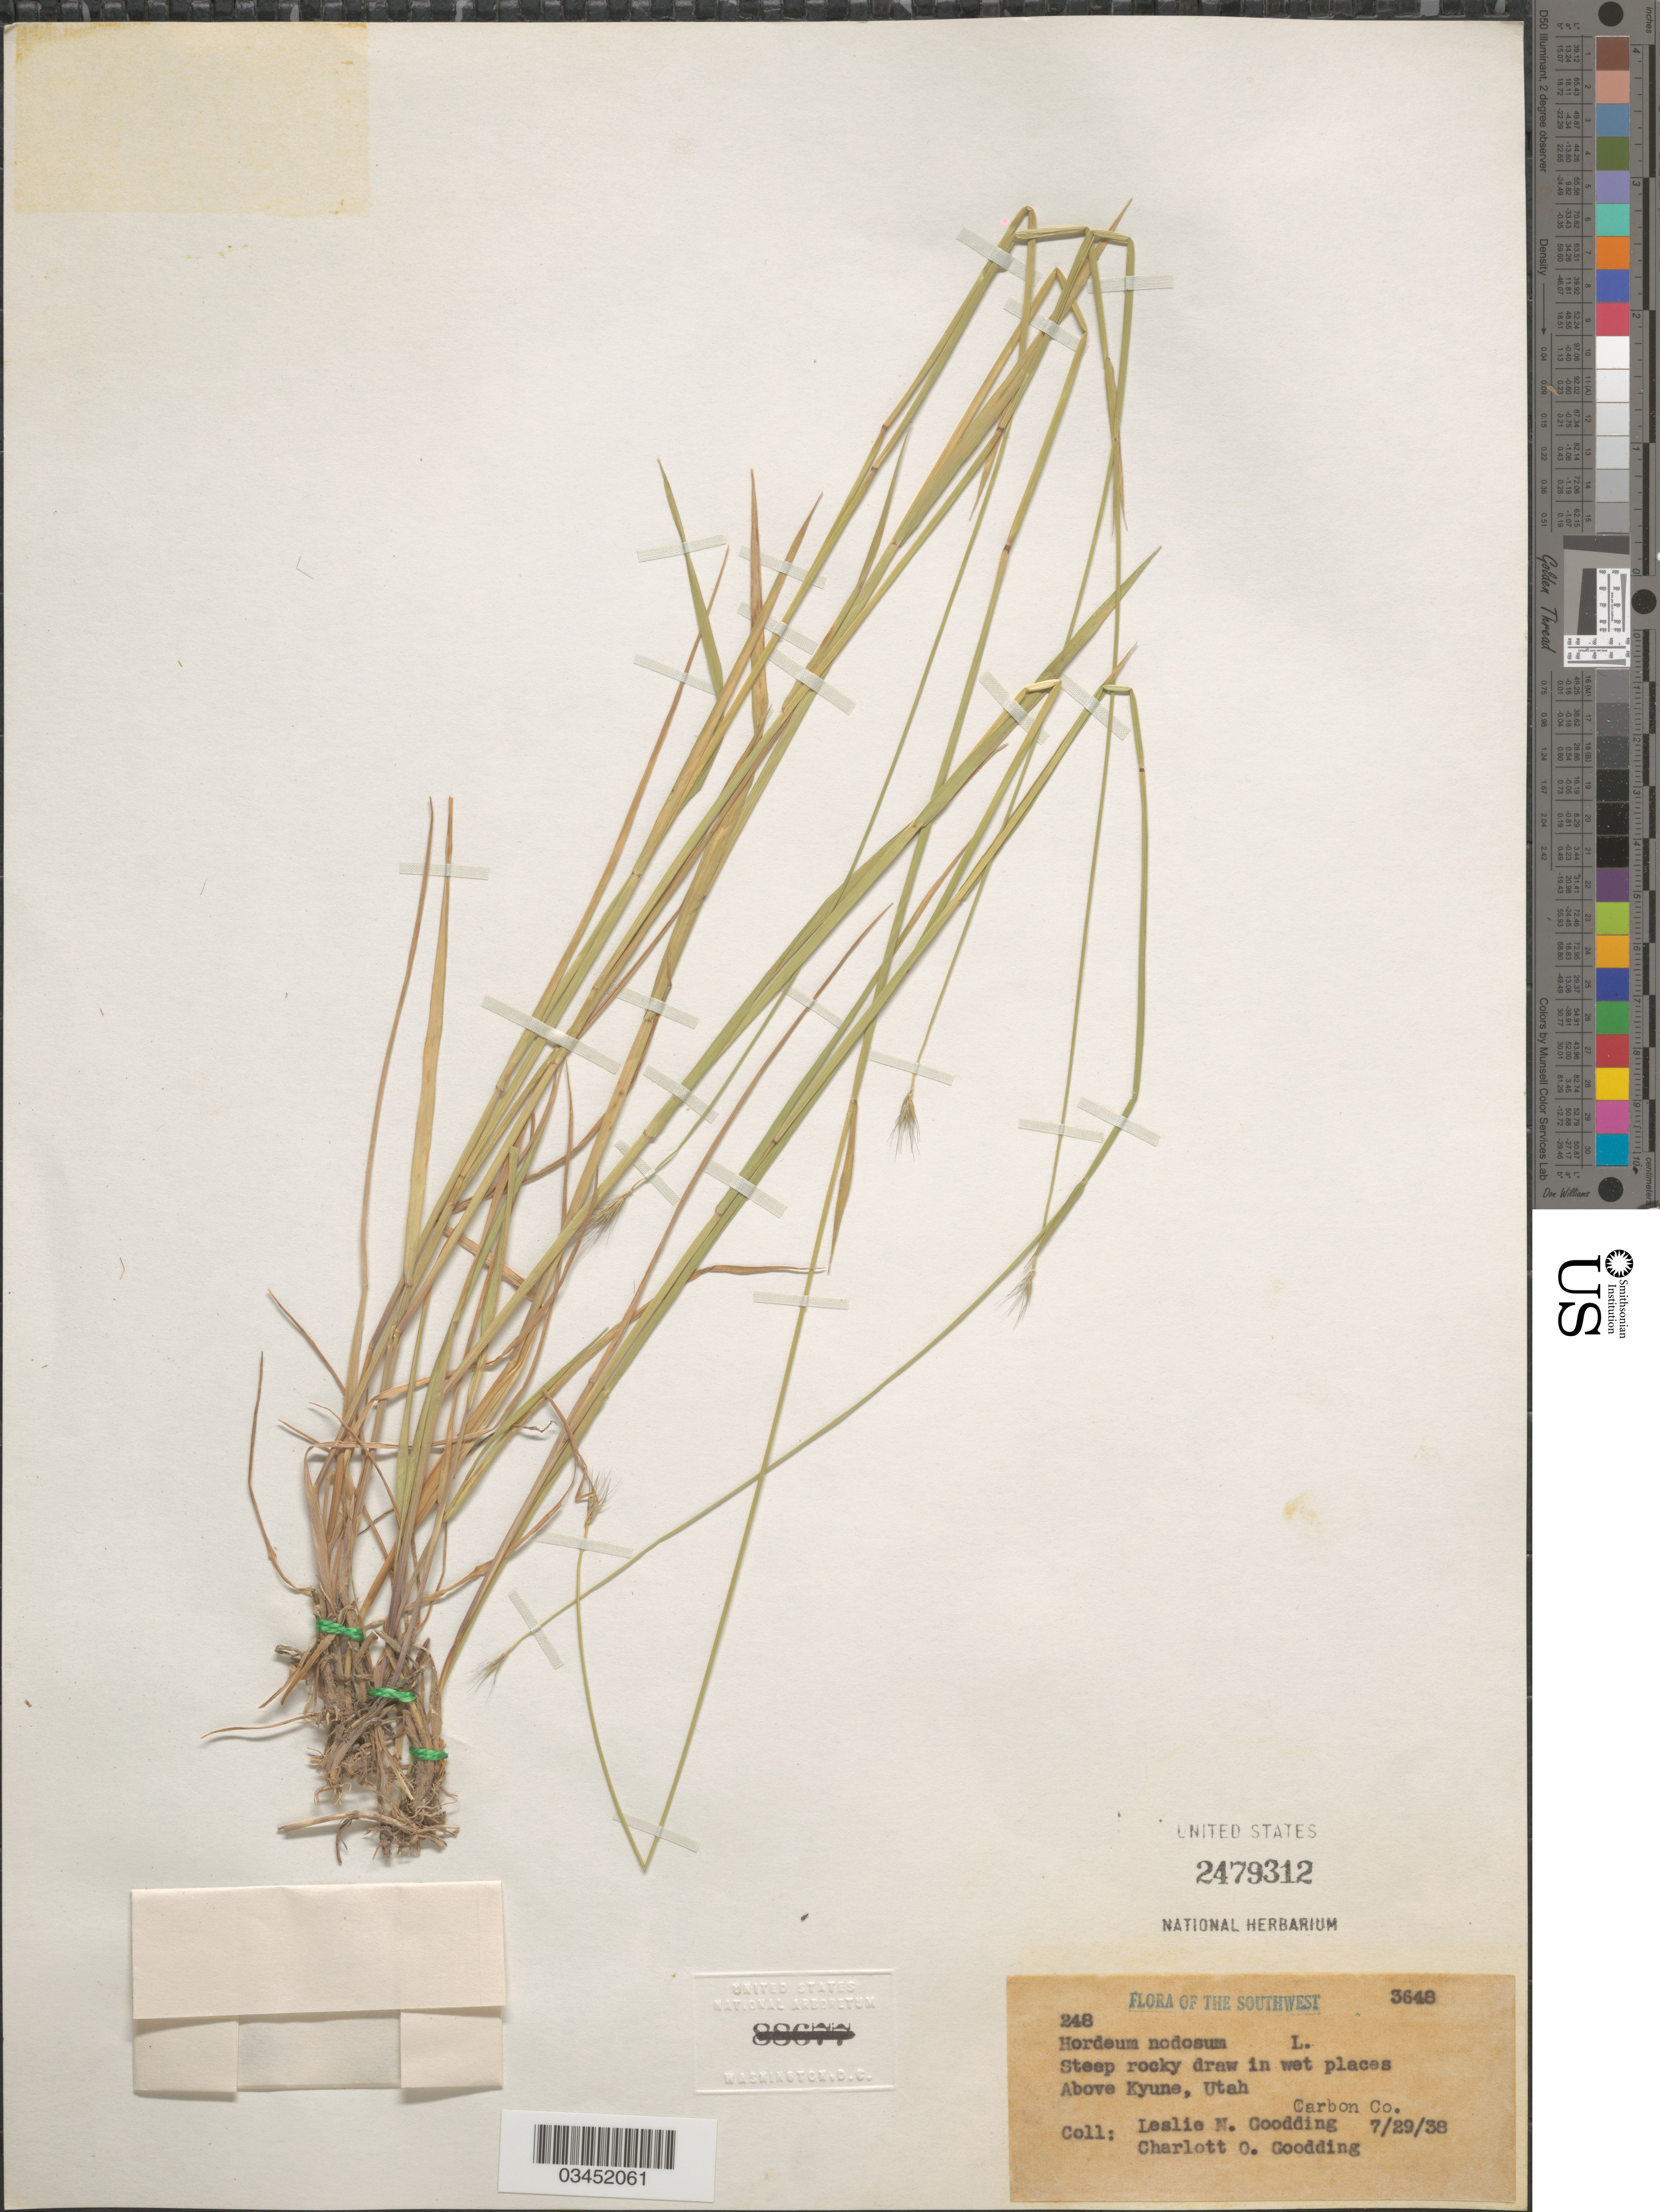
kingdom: Plantae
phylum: Tracheophyta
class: Liliopsida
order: Poales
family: Poaceae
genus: Hordeum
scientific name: Hordeum brachyantherum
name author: Nevski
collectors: L. N. Goodding & C. Goodding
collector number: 3648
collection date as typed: Transcribed d/m/y: 29/7/38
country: United States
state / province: Utah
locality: Southwest. Steep rocky draw in wet places. Above Kyune. Carbon Co.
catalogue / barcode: US 2479312